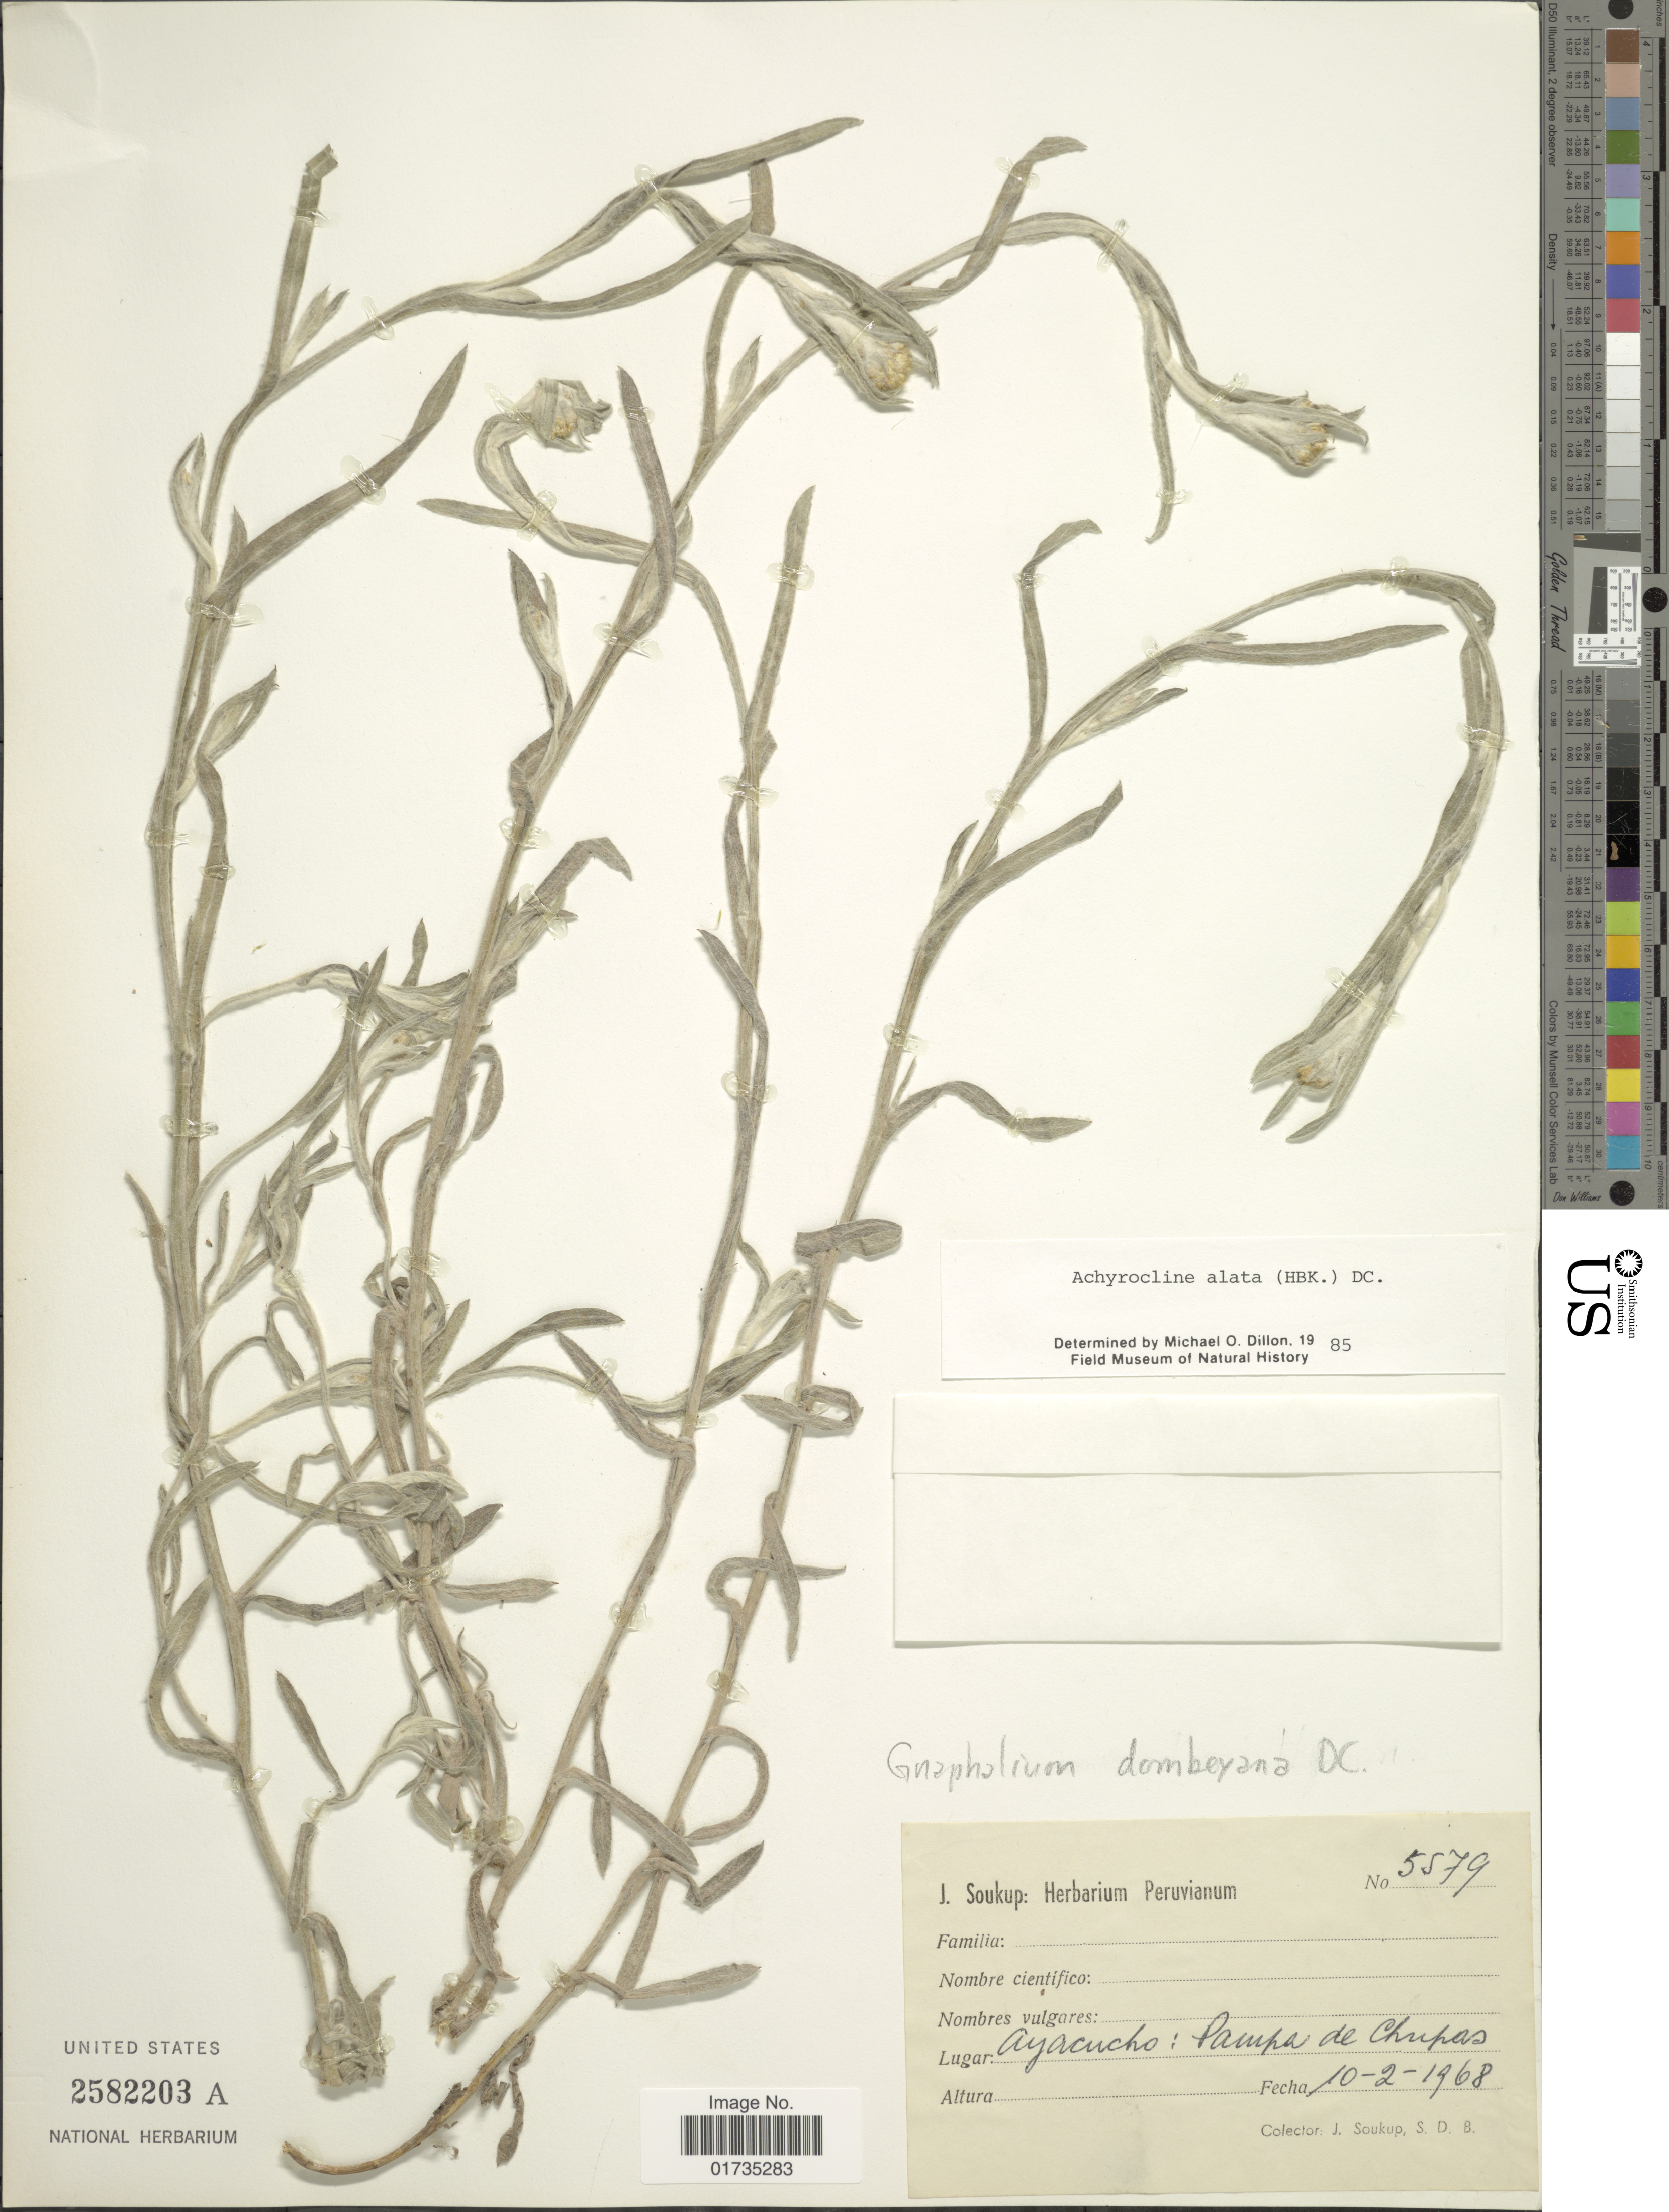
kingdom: Plantae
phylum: Tracheophyta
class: Magnoliopsida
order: Asterales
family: Asteraceae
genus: Achyrocline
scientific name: Achyrocline alata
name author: (Kunth) DC.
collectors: J. Soukup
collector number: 5579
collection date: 1968-02-10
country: Peru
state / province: Ayacucho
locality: Lugar: Ayacucho: Pampa de Chupas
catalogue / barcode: US 2582203A